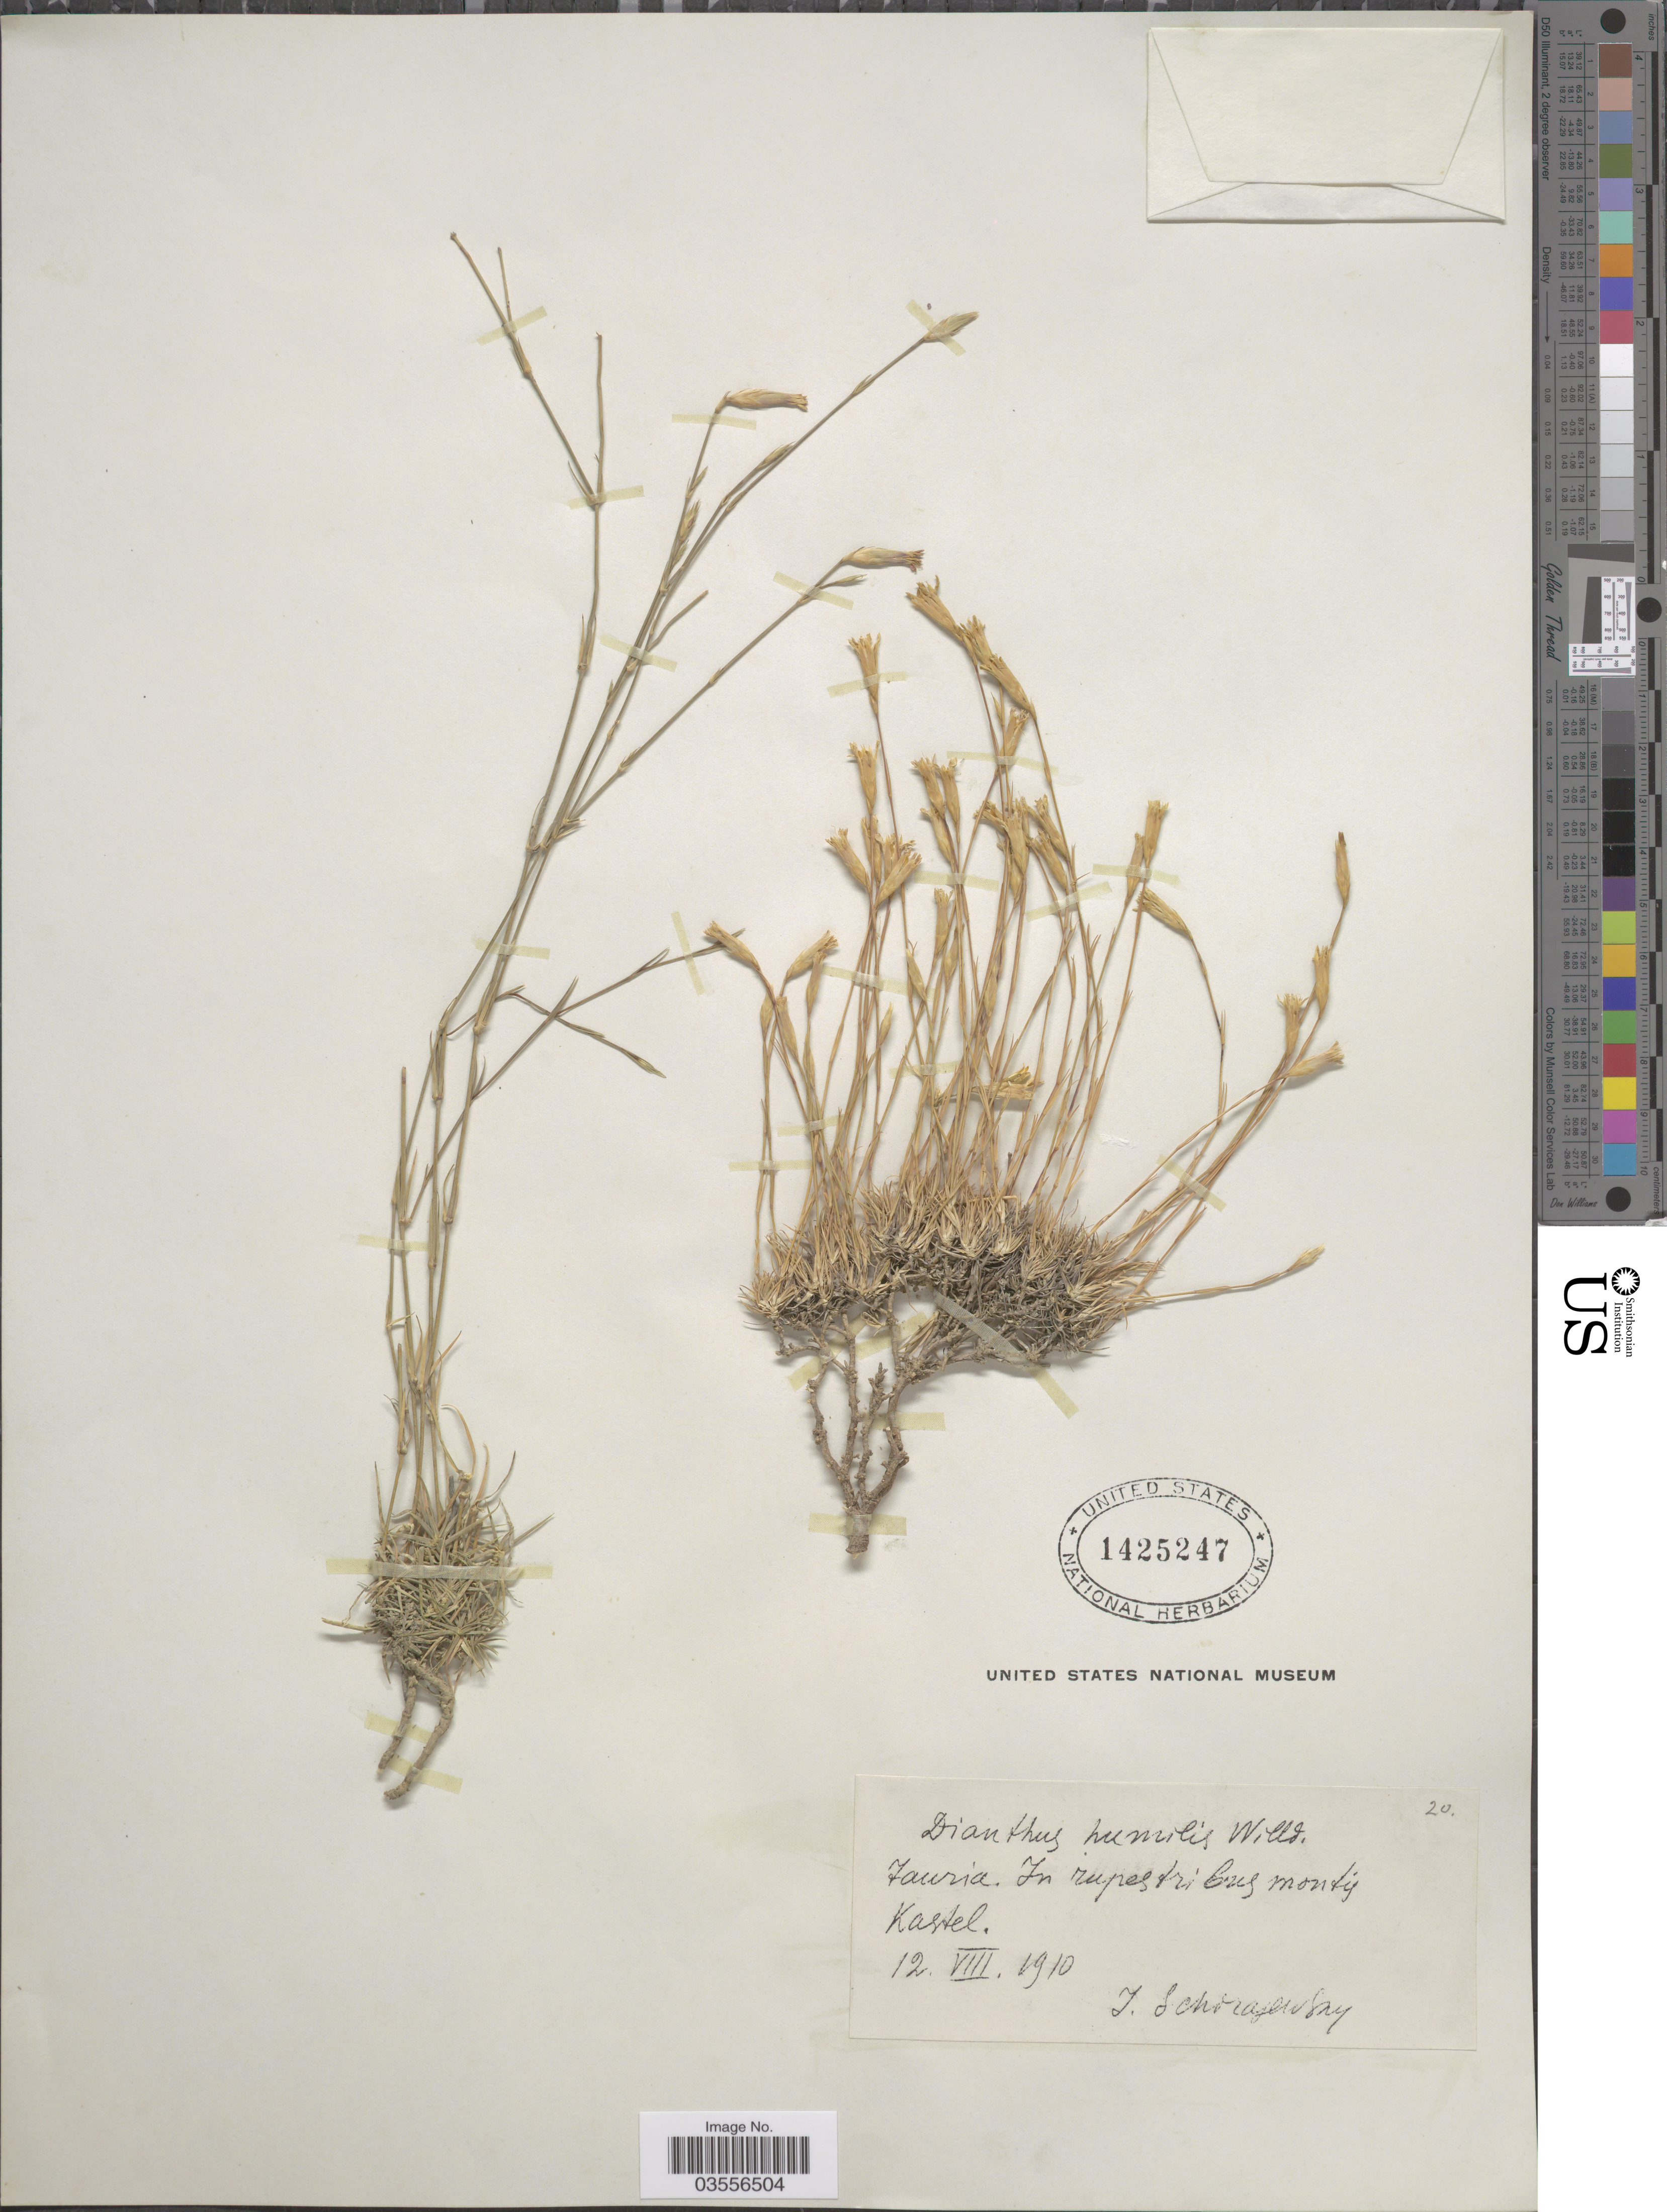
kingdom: Plantae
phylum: Tracheophyta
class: Magnoliopsida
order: Caryophyllales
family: Caryophyllaceae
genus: Dianthus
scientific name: Dianthus humilis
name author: Willd. ex Ledeb.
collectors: J. Schorajensky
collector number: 20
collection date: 1910-08-12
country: Ukraine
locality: Tauria. In rupestribus montis Kastel.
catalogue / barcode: US 1425247